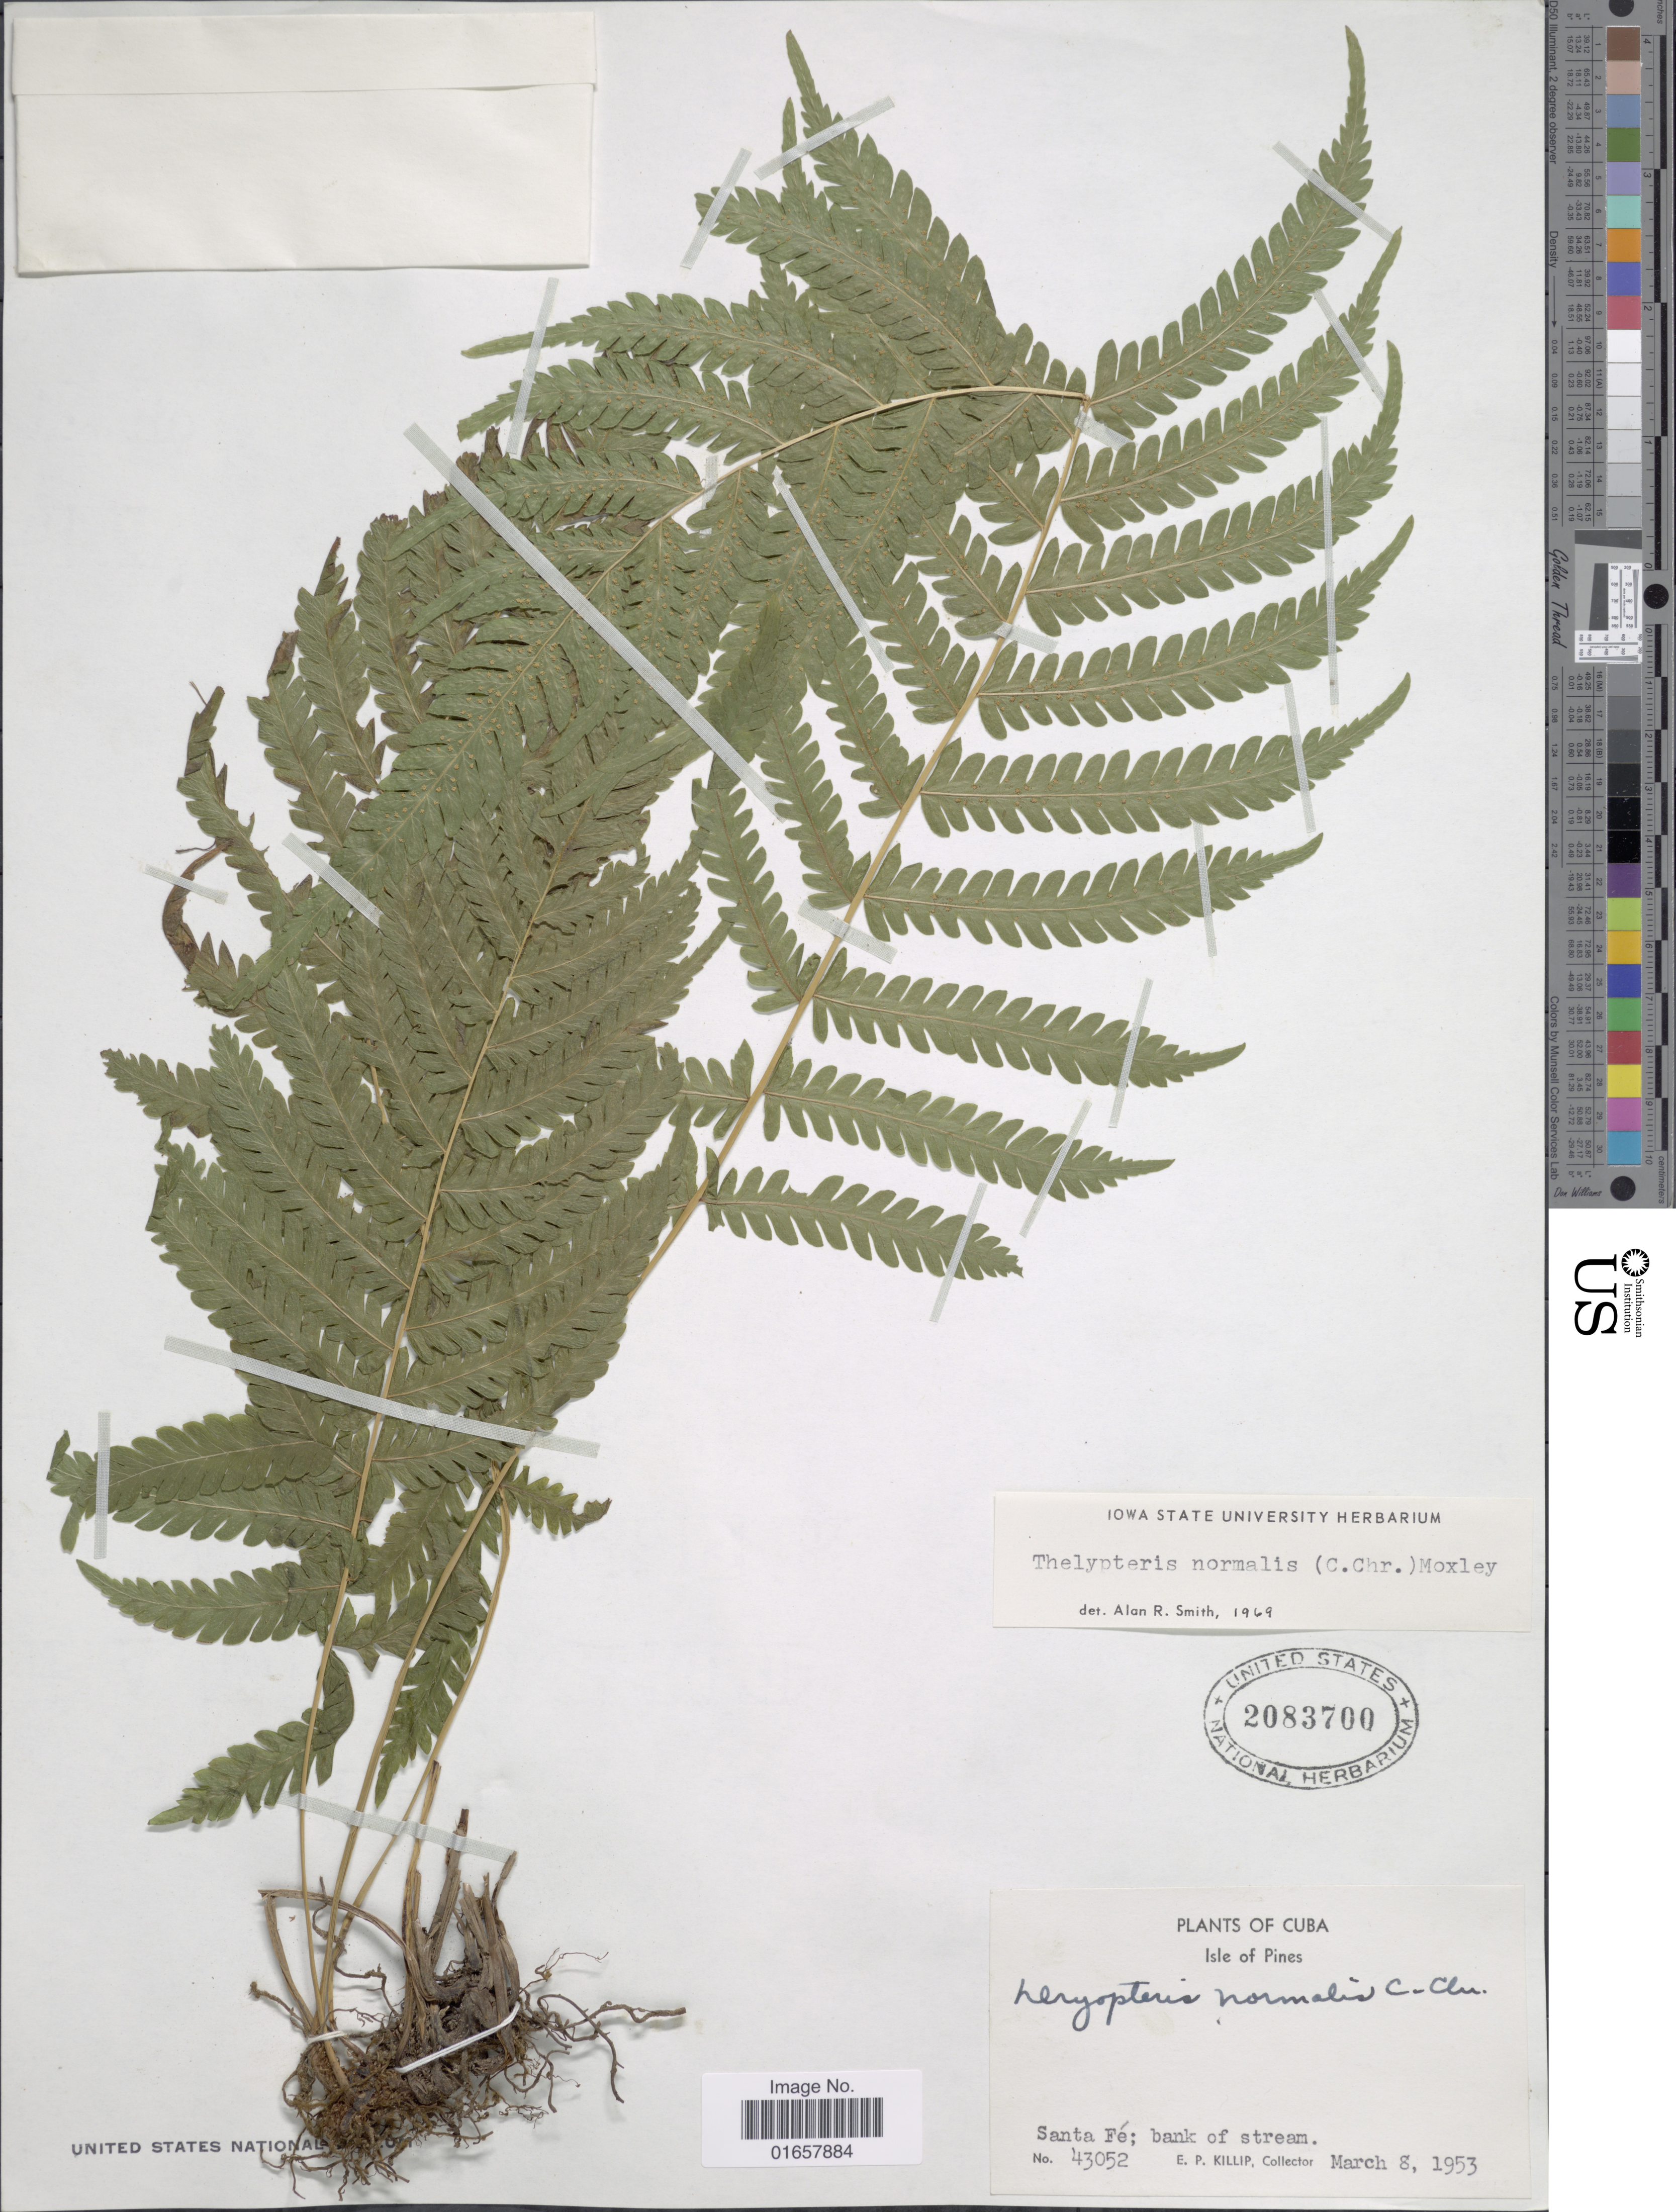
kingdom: Plantae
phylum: Tracheophyta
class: Polypodiopsida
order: Polypodiales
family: Thelypteridaceae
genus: Christella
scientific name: Christella kunthii comb. ined.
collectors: E. P. Killip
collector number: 43052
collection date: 1953-03-08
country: Cuba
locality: Cuba, Isle of Pines, Santa Fé.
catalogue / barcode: US 2083700